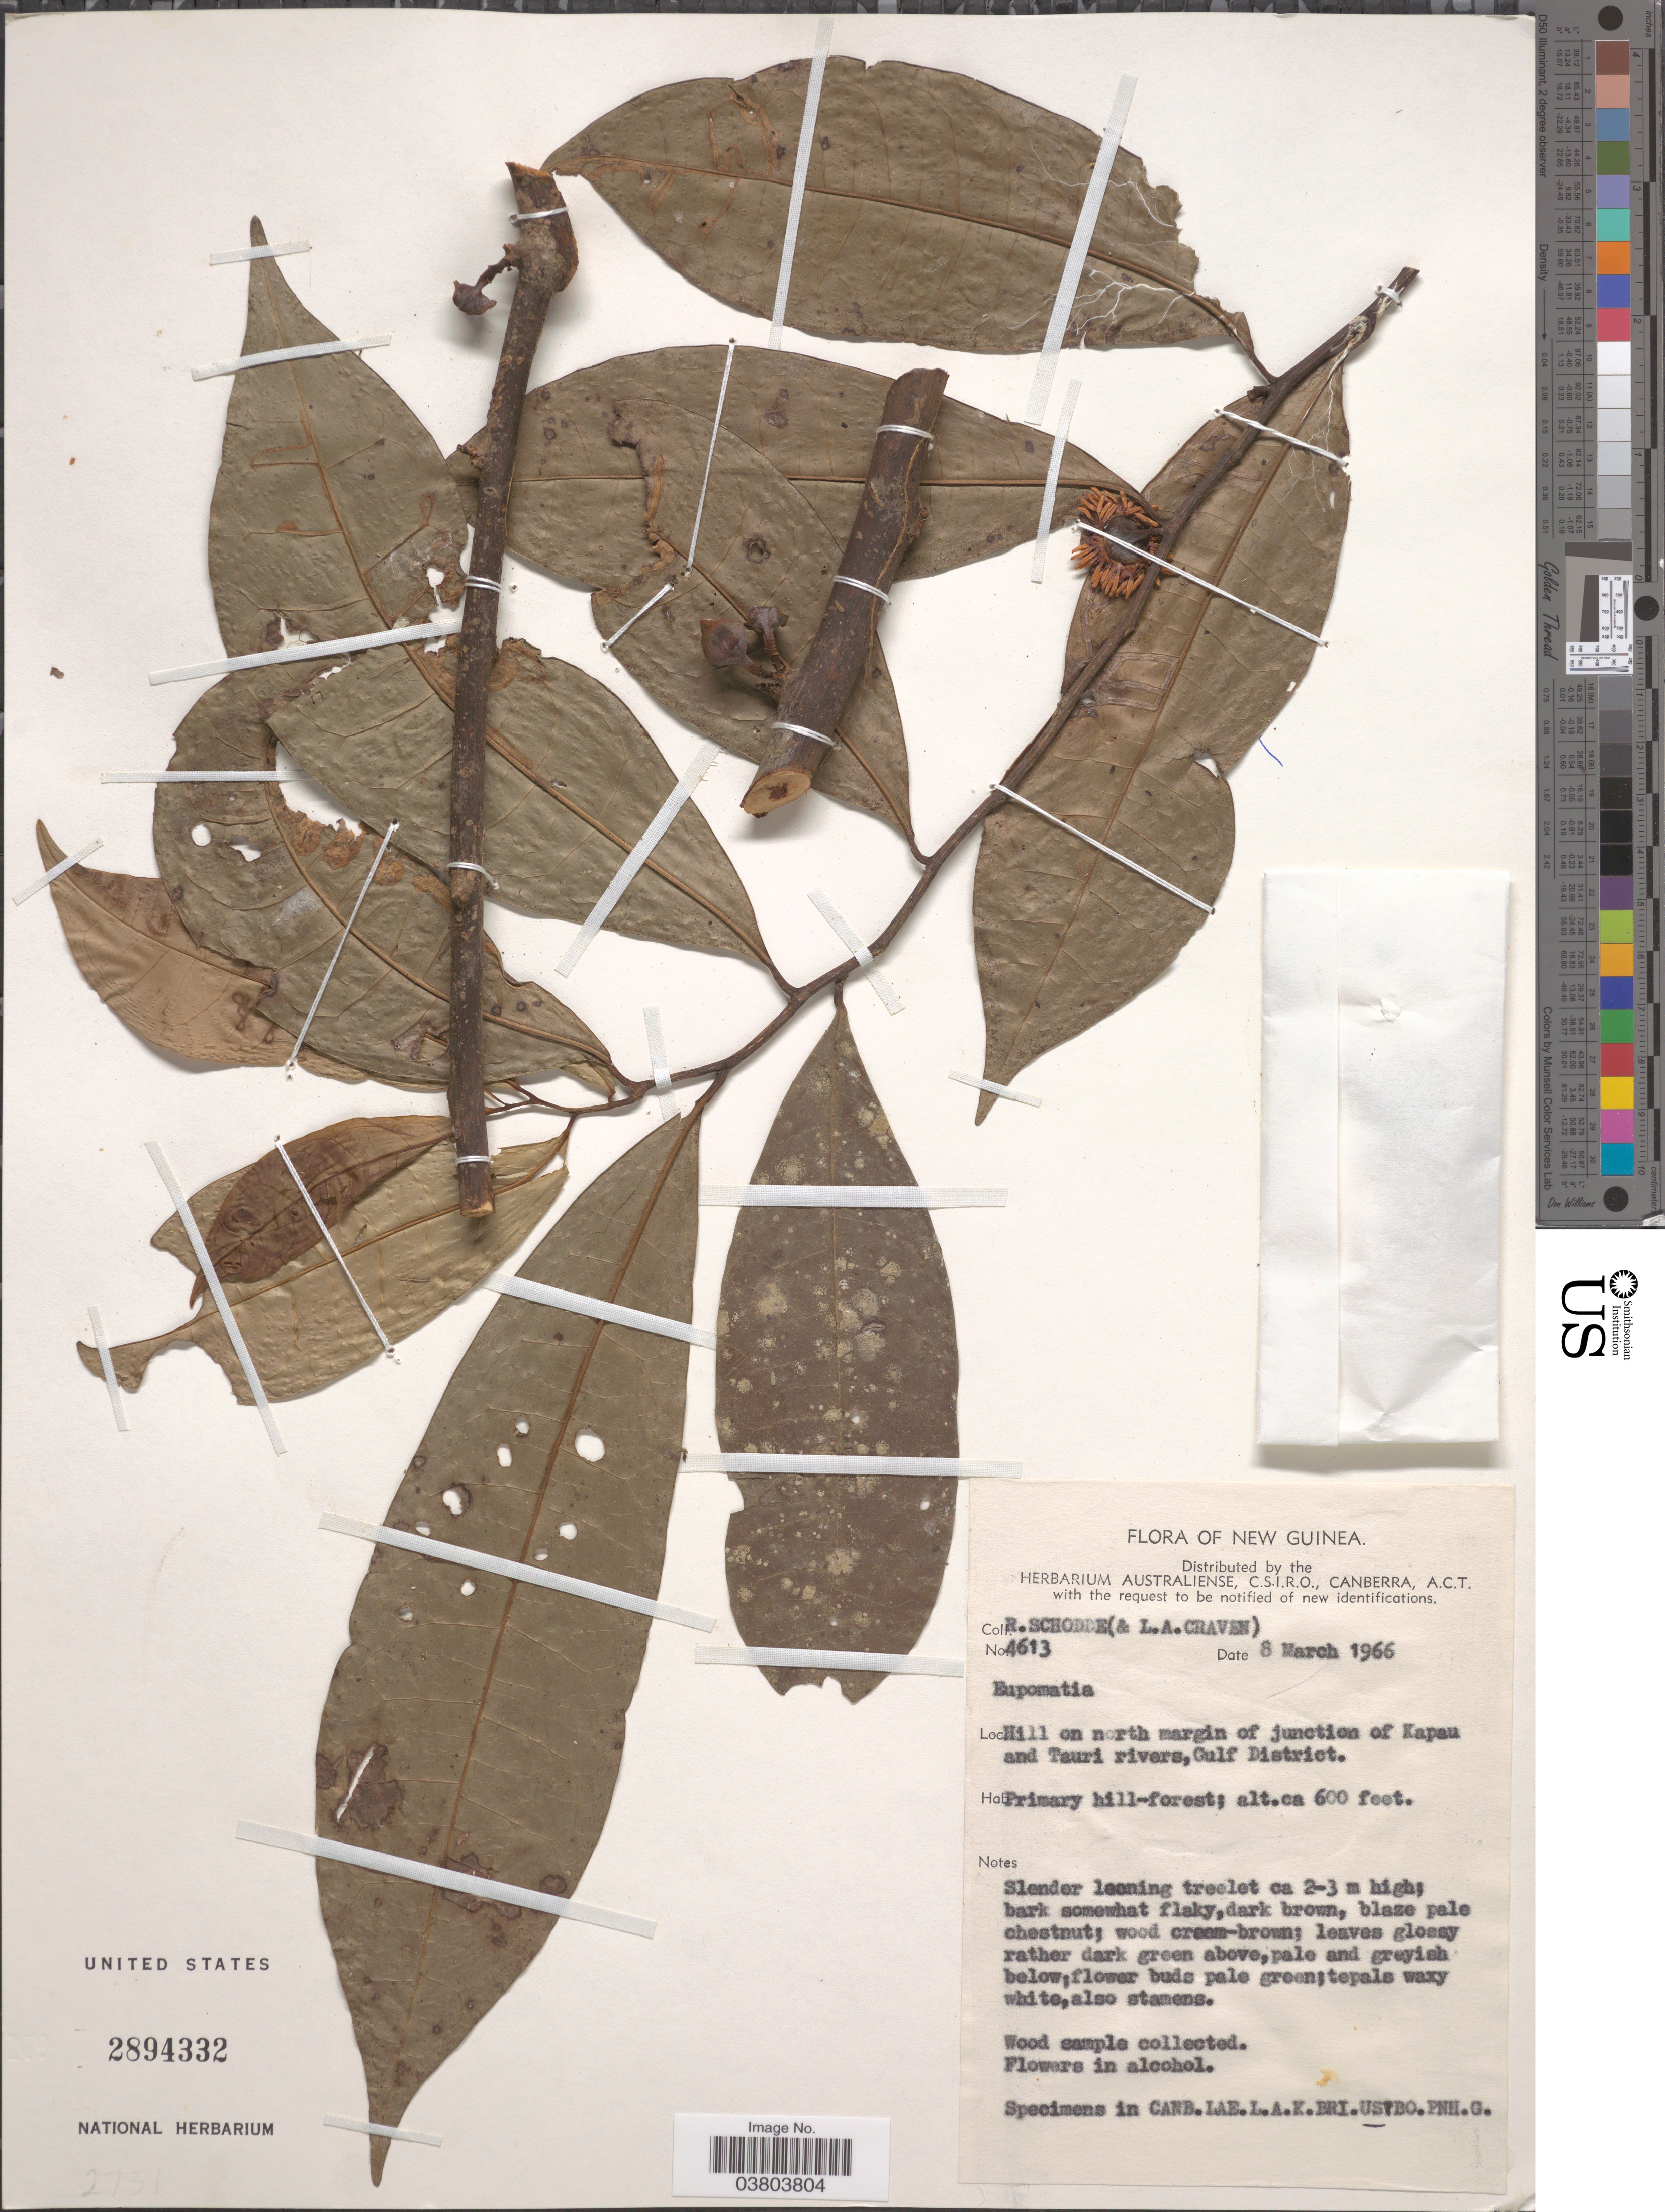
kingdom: Plantae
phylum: Tracheophyta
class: Magnoliopsida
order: Magnoliales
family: Eupomatiaceae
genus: Eupomatia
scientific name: Eupomatia sp.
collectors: R. Schodde & L. A. Craven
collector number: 4613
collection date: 1966-03-08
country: Papua New Guinea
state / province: Gulf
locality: New Guinea. Hill on north margin of junction of Kapau and Tauri rivers, Gulf District.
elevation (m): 183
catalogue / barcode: US 2894332